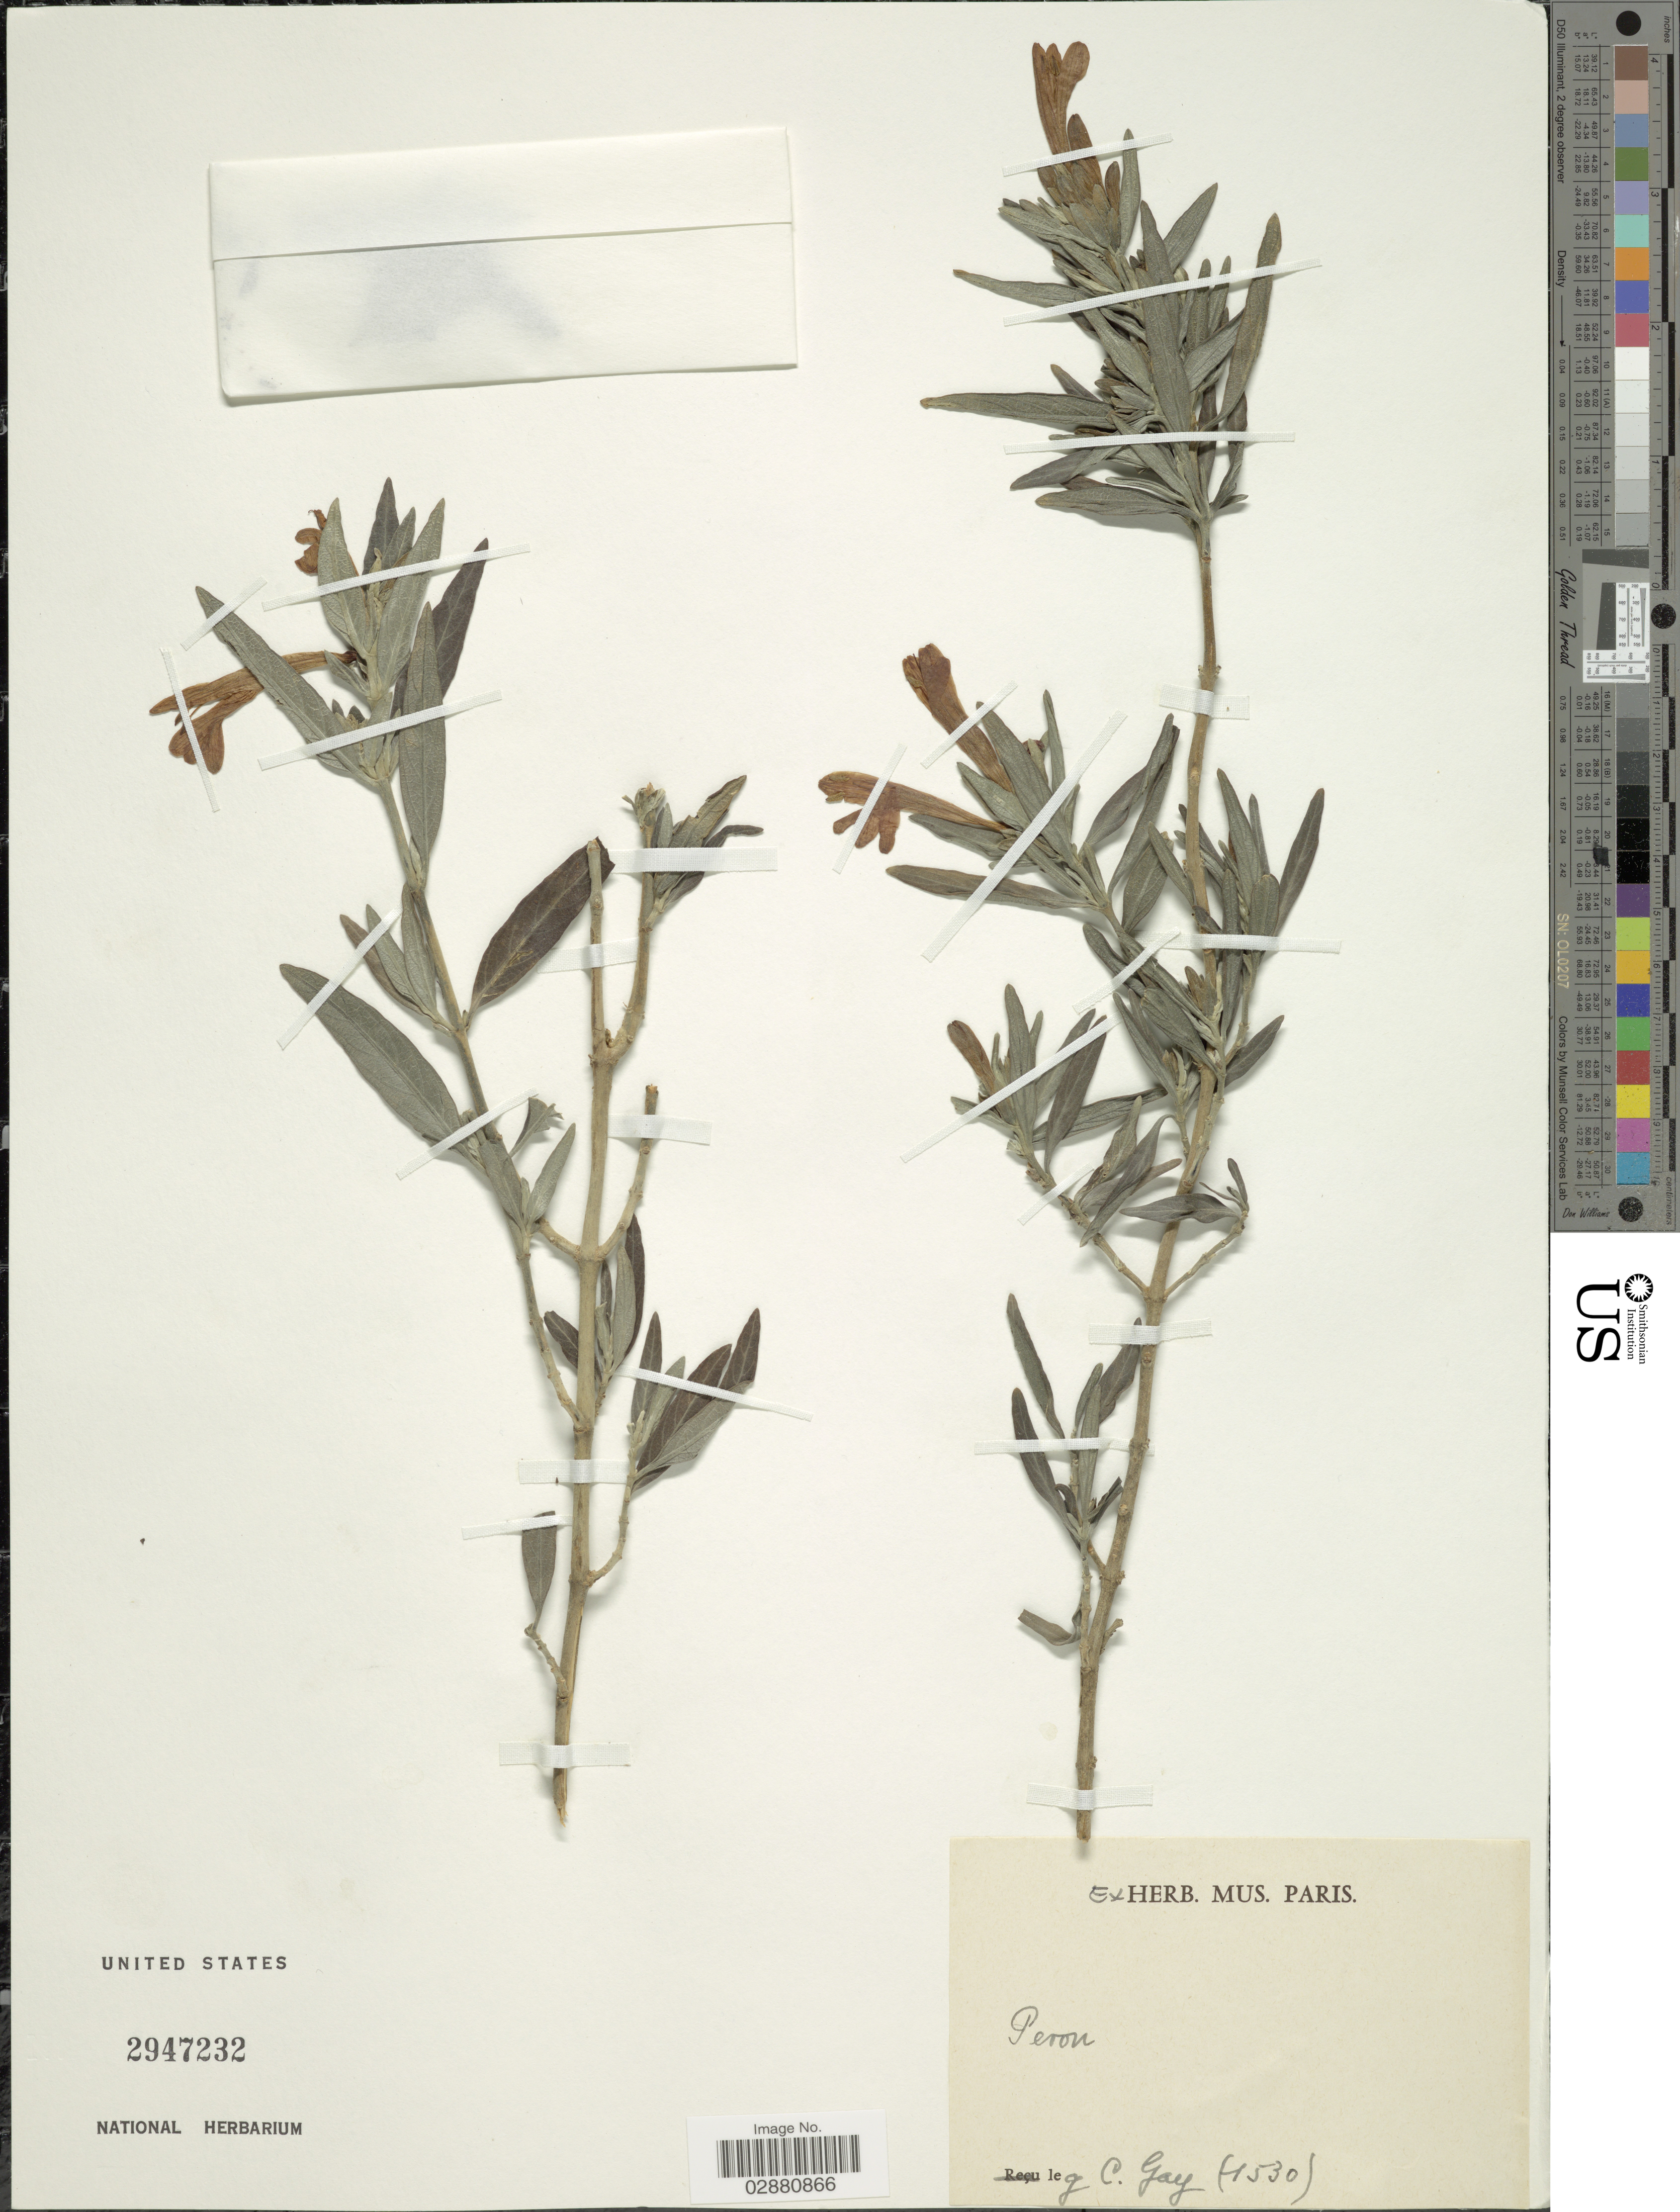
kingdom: Plantae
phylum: Tracheophyta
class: Magnoliopsida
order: Lamiales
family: Acanthaceae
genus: Justicia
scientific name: Justicia sericea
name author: Ruiz & Pav.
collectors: C. Gay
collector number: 1530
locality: Peron.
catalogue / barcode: US 2947232